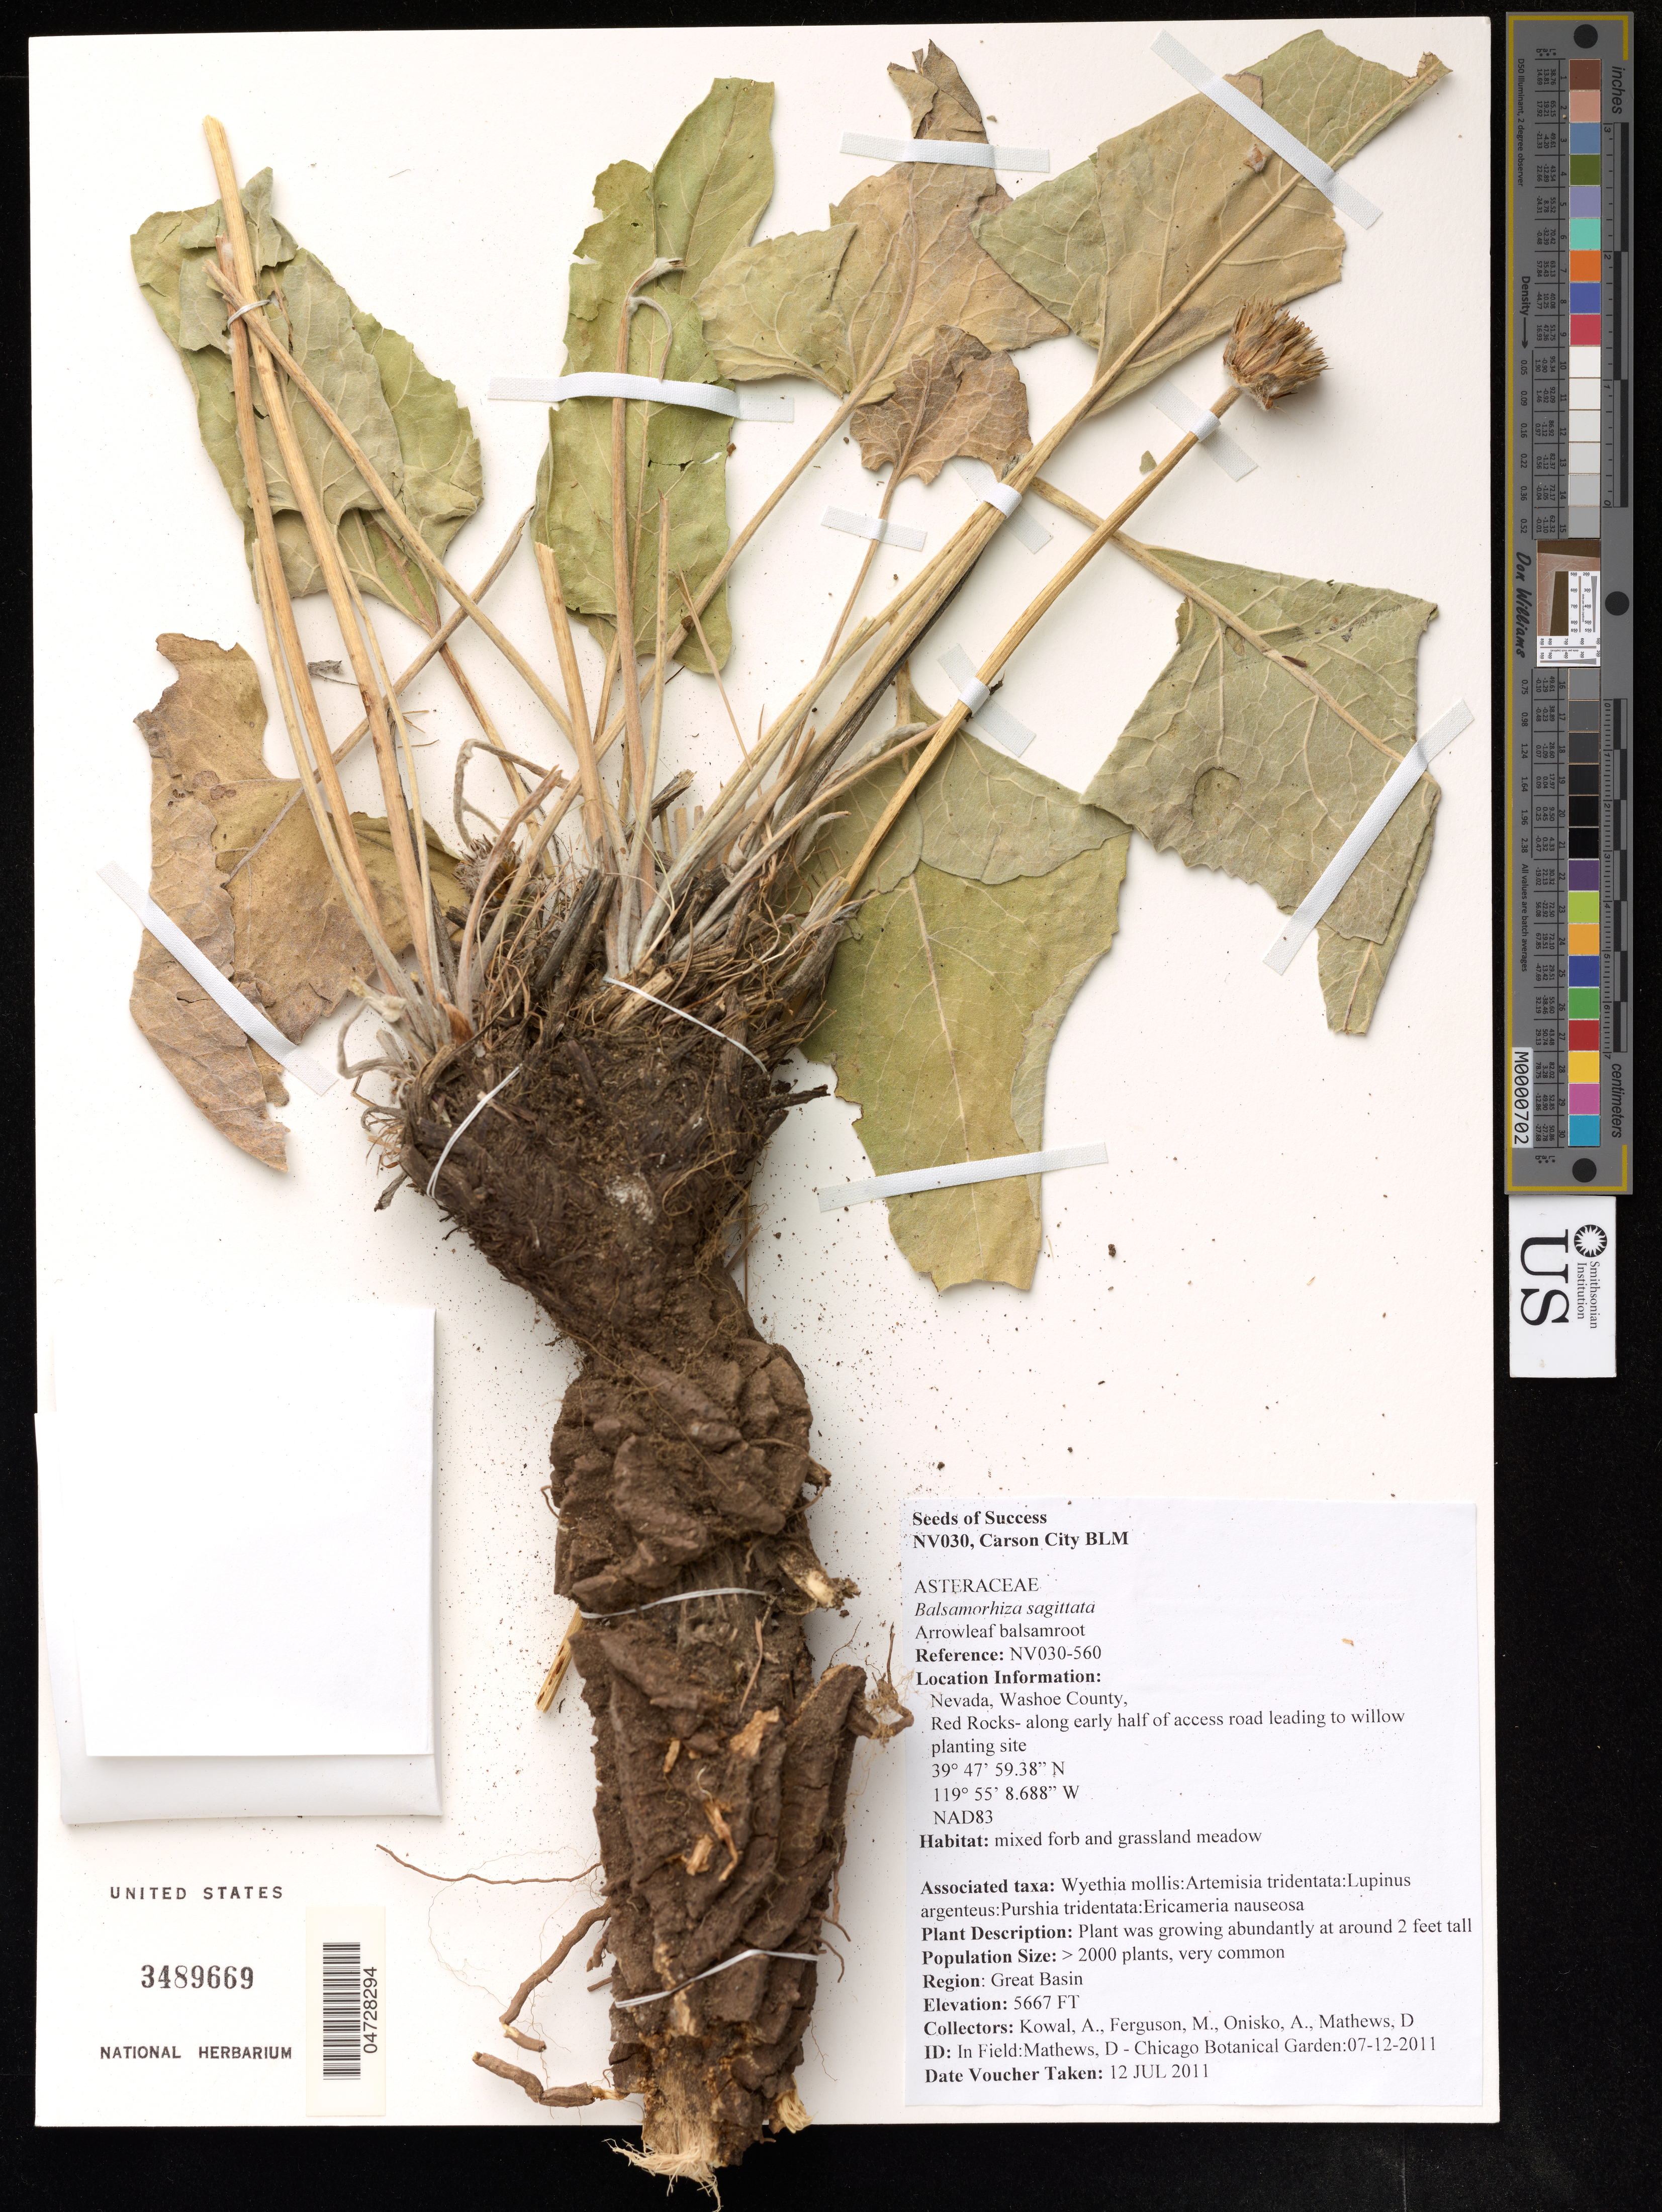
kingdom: Plantae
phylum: Tracheophyta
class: Magnoliopsida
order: Asterales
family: Asteraceae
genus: Balsamorhiza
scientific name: Balsamorhiza sagittata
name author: (Pursh) Nutt.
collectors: A. Kowal, M. Ferguson, A. Onisko & D. Mathews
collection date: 2011-07-12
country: United States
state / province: Nevada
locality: Washoe County, Red Rocks-along early half of access road leading to willow planting site, Great Basin.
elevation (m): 1727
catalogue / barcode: US 3489669